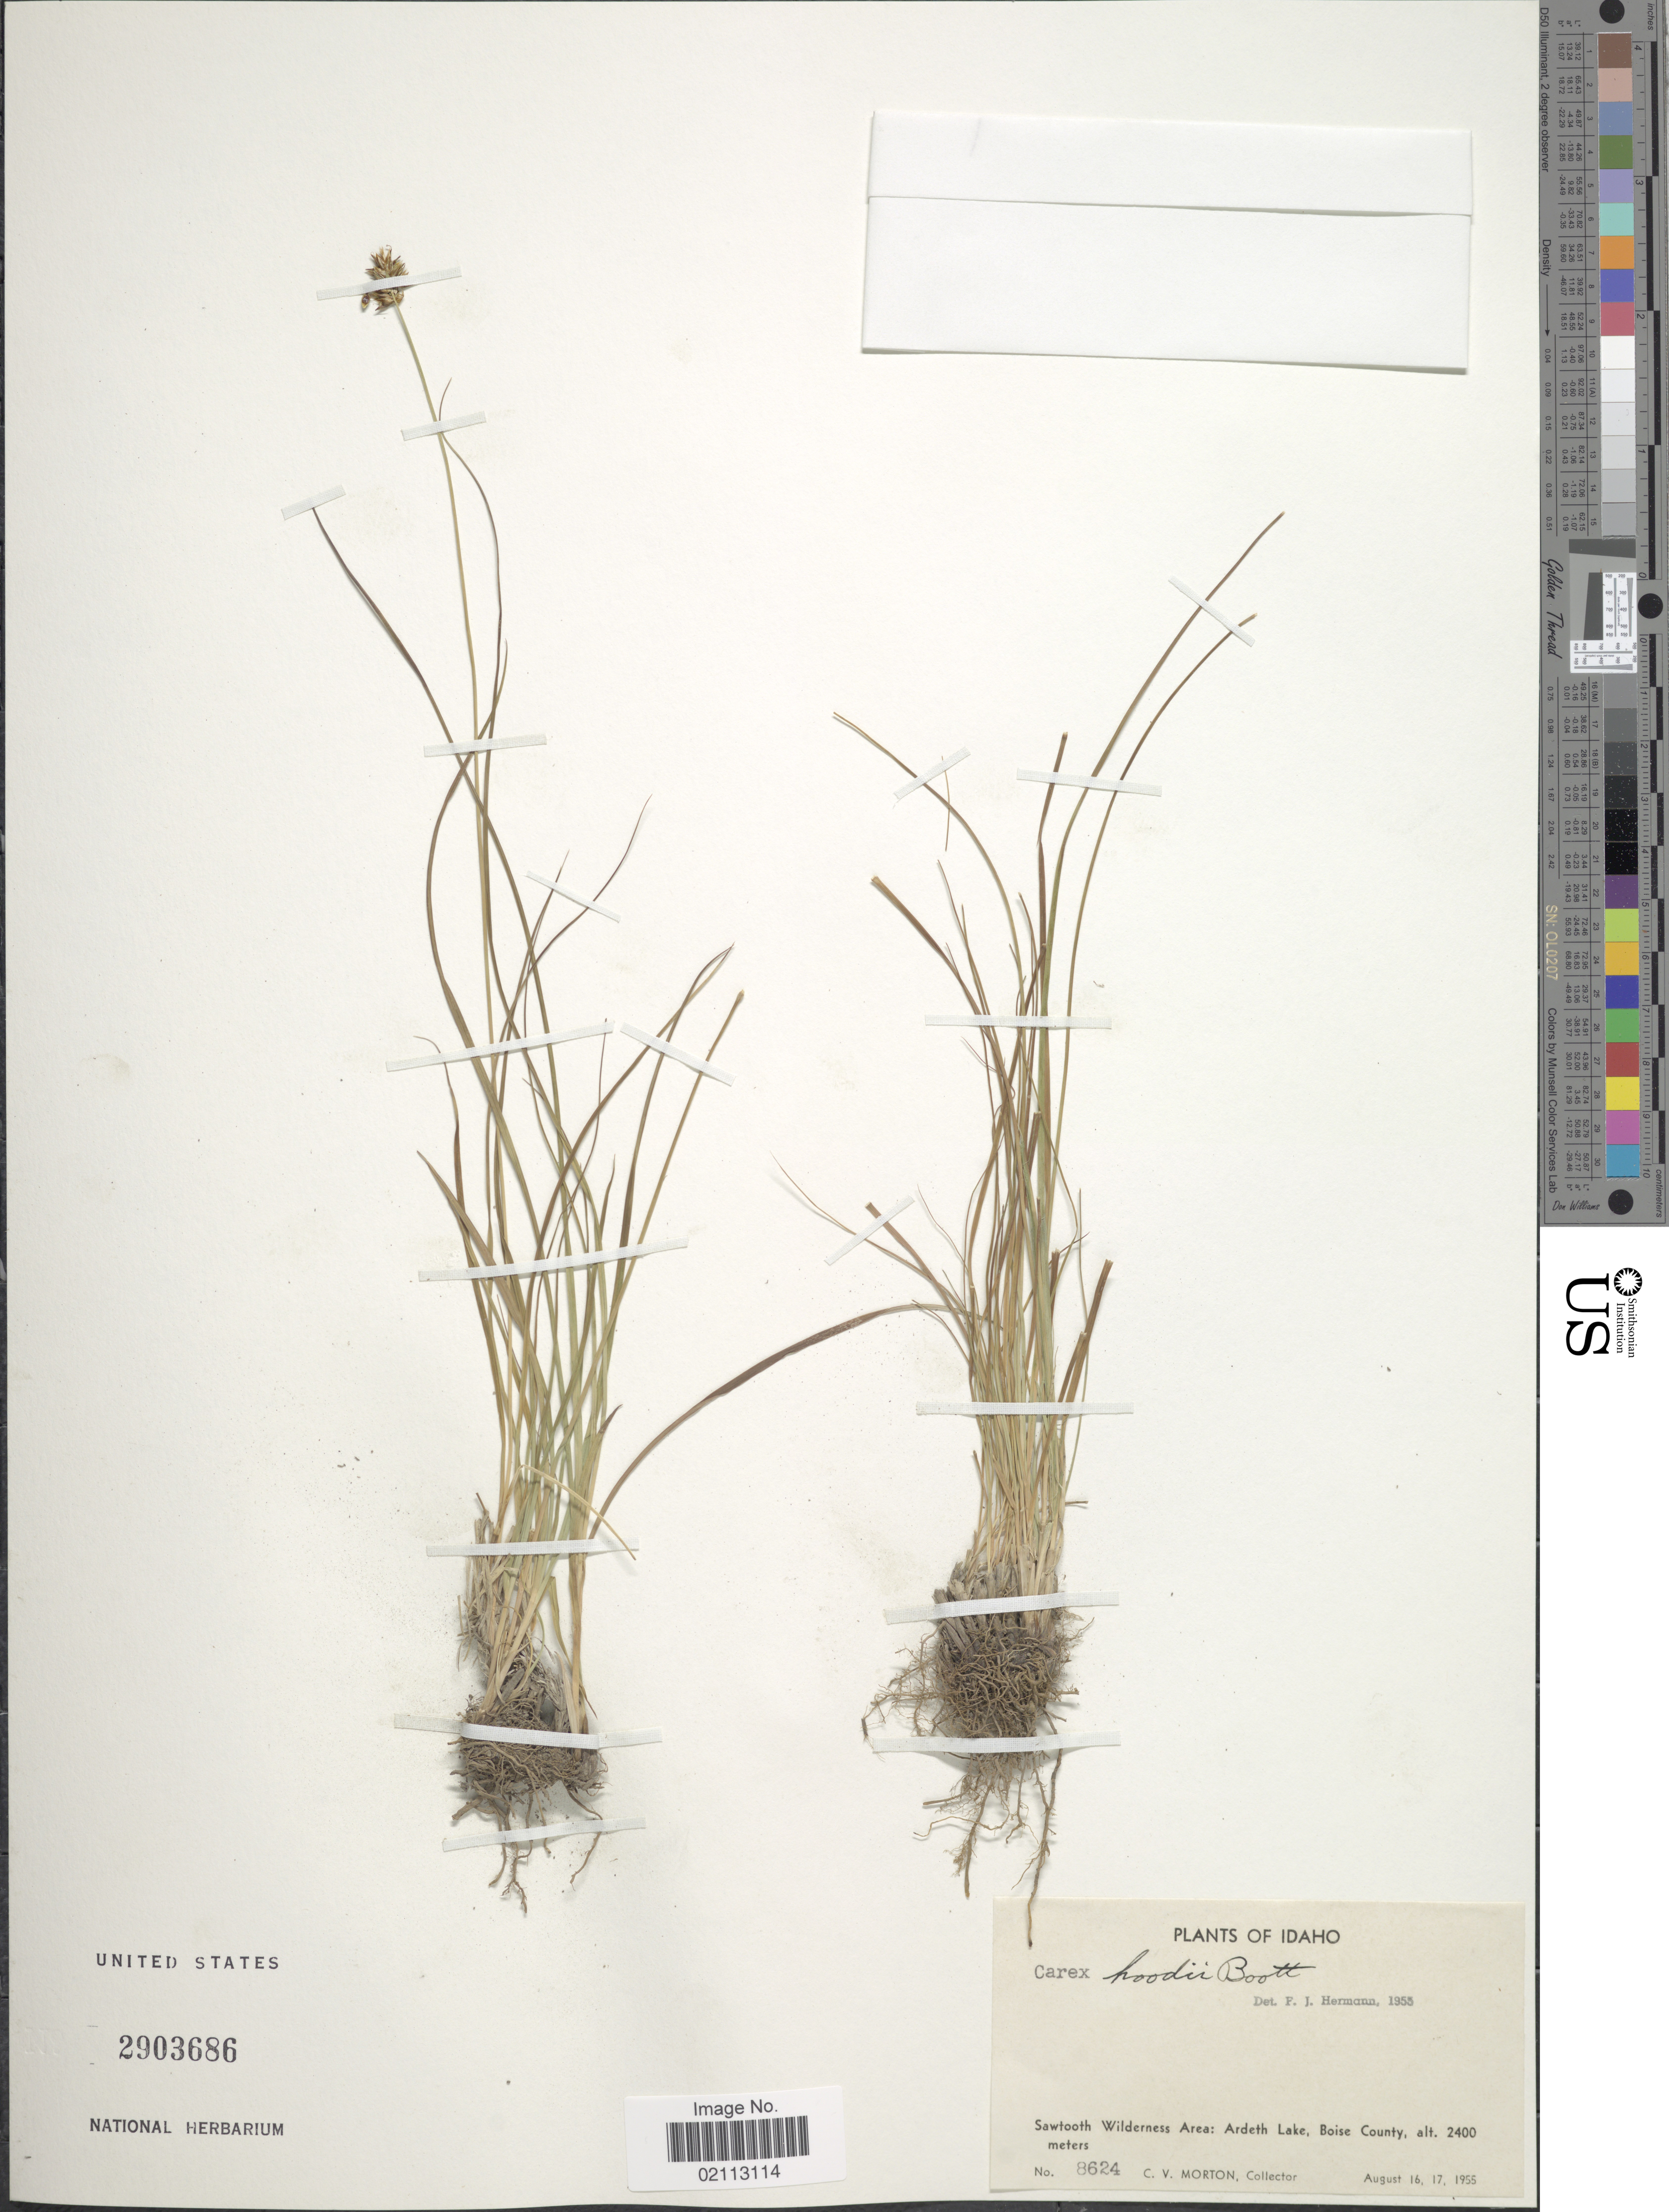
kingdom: Plantae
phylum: Tracheophyta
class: Liliopsida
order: Poales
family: Cyperaceae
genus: Carex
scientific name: Carex hoodii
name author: Boott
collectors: C. V. Morton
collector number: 8624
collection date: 1955-08-16/1955-08-17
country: United States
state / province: Idaho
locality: Sawtooth Wilderness Area: Ardeth Lake, Boise County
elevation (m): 2400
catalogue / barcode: US 2903686